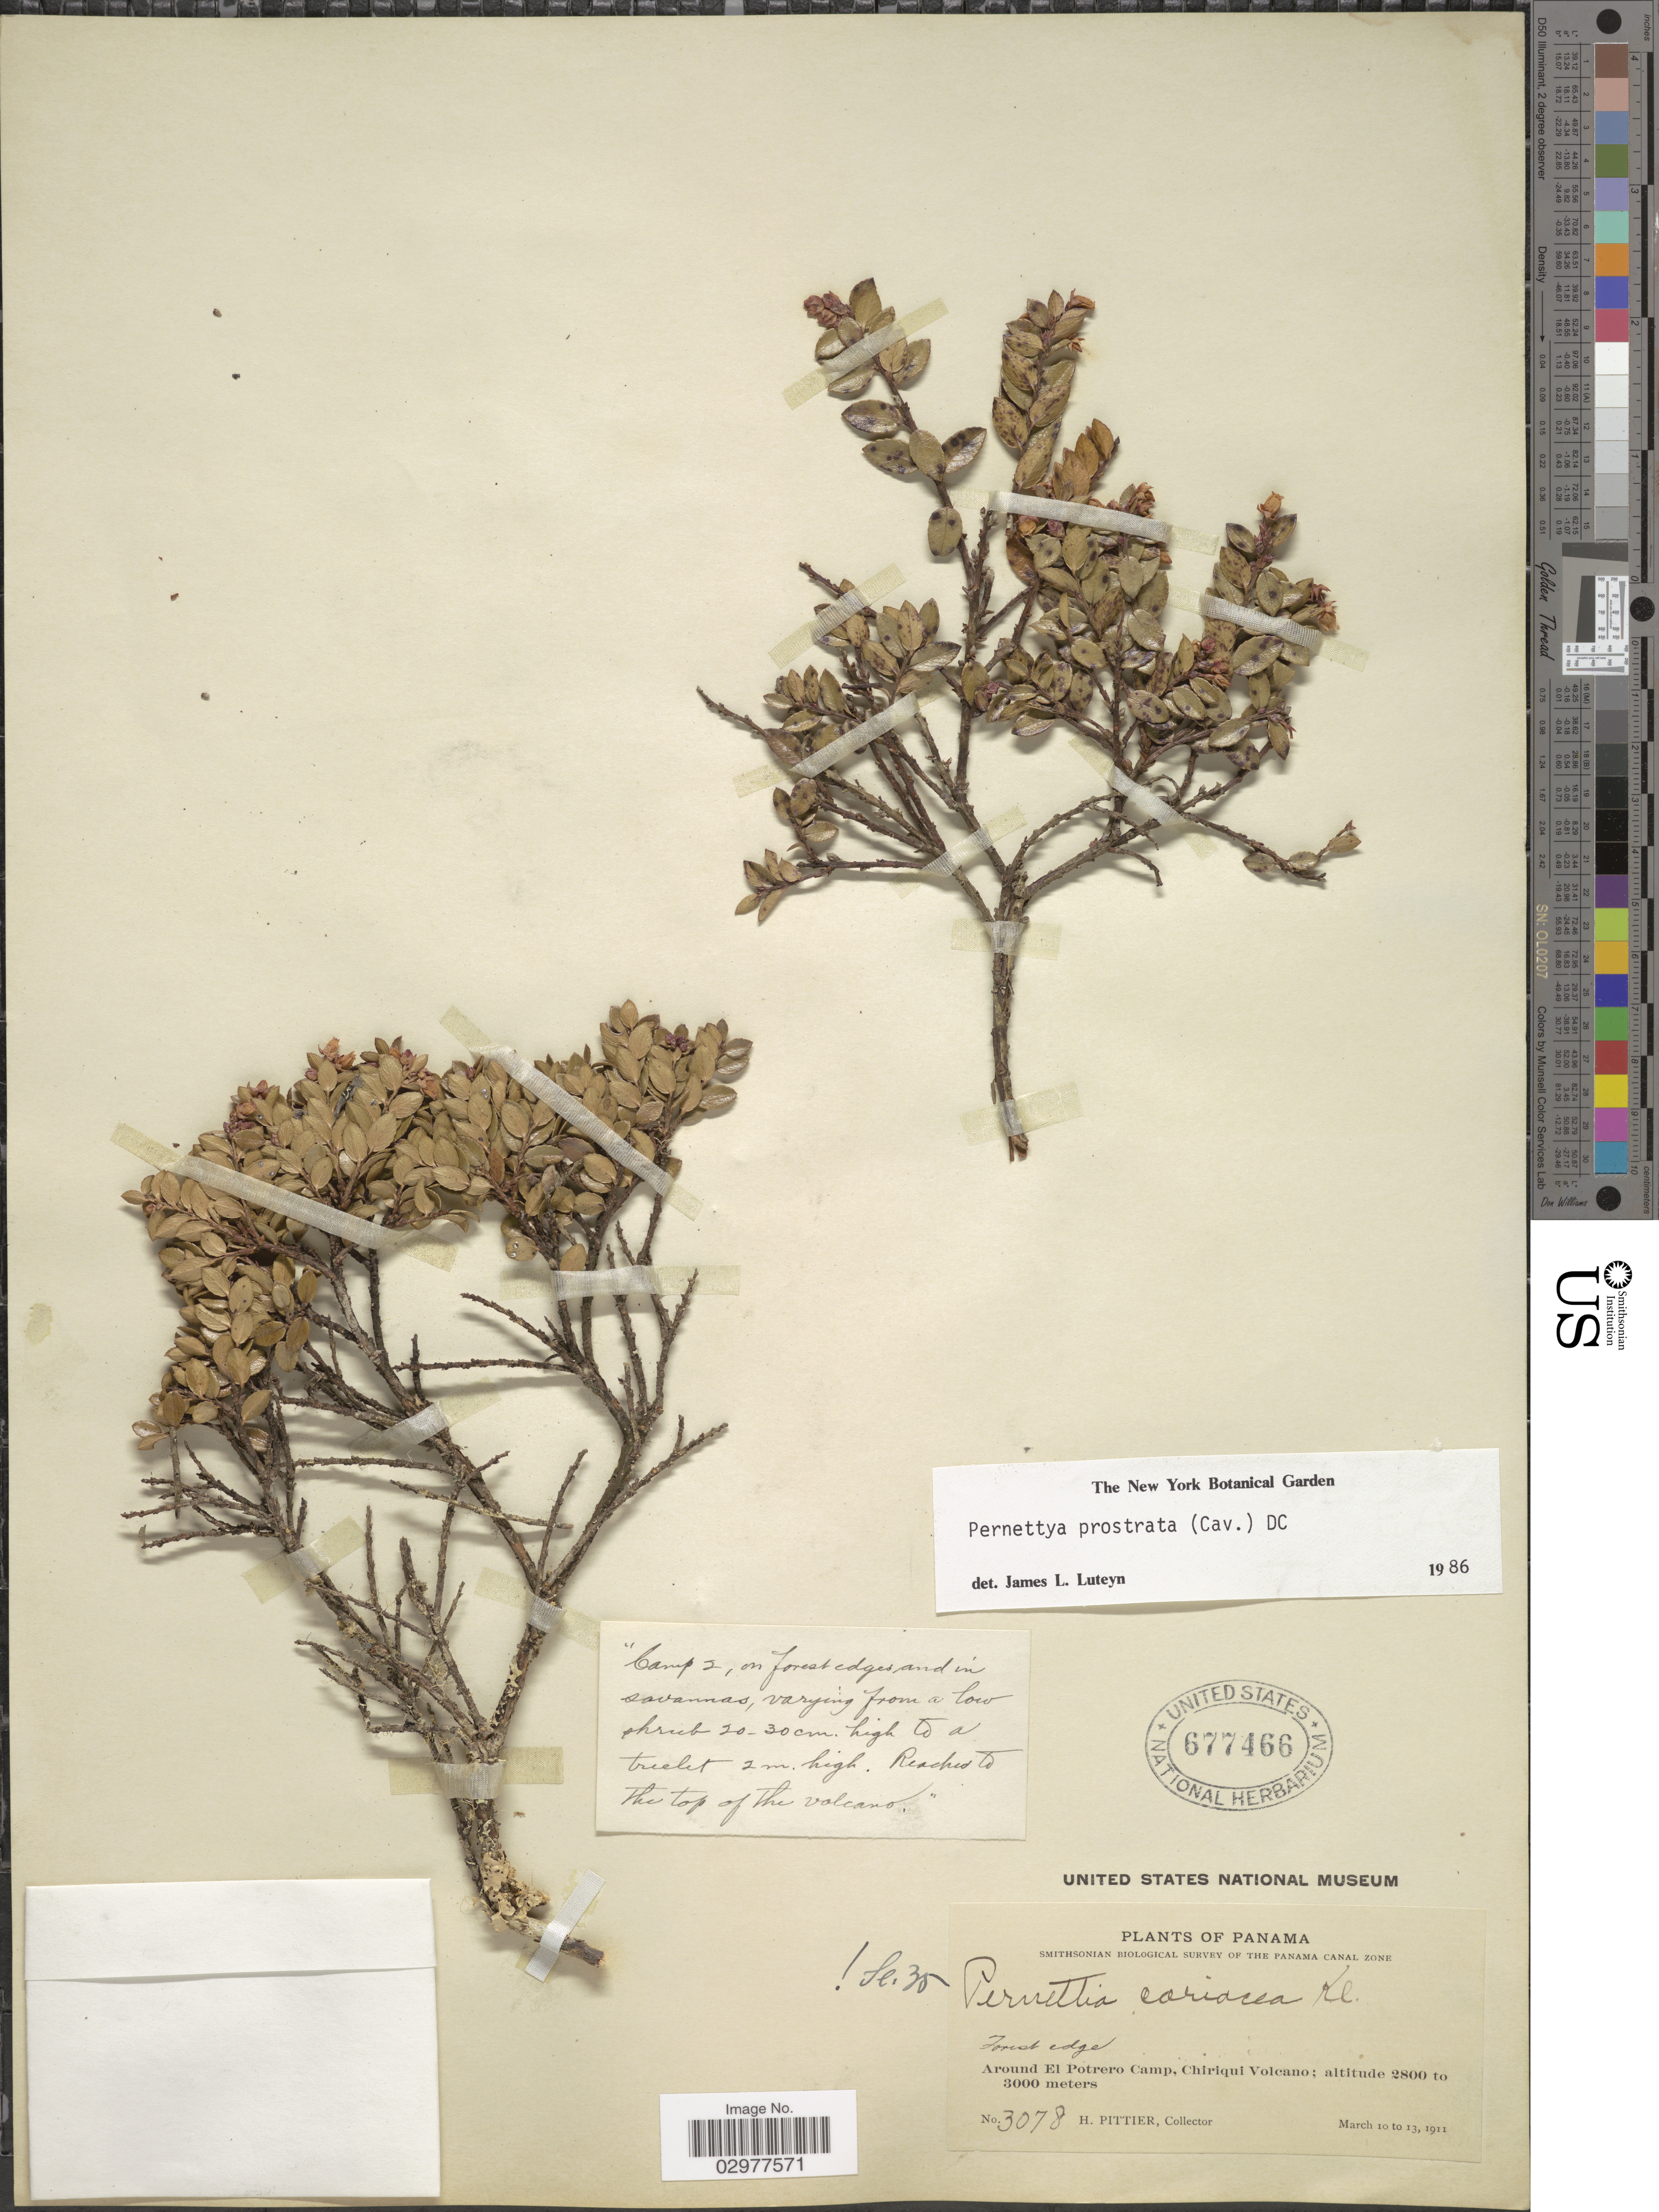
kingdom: Plantae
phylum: Tracheophyta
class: Magnoliopsida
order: Ericales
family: Ericaceae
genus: Pernettya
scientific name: Pernettya prostrata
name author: (Cav.) DC.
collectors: H. F. Pittier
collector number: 3078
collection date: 1911-03-10/1911-03-13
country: Panama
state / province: Chiriqui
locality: Around El Potrero Camp, Chiriqui Volcano.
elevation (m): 2800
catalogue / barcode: US 677466